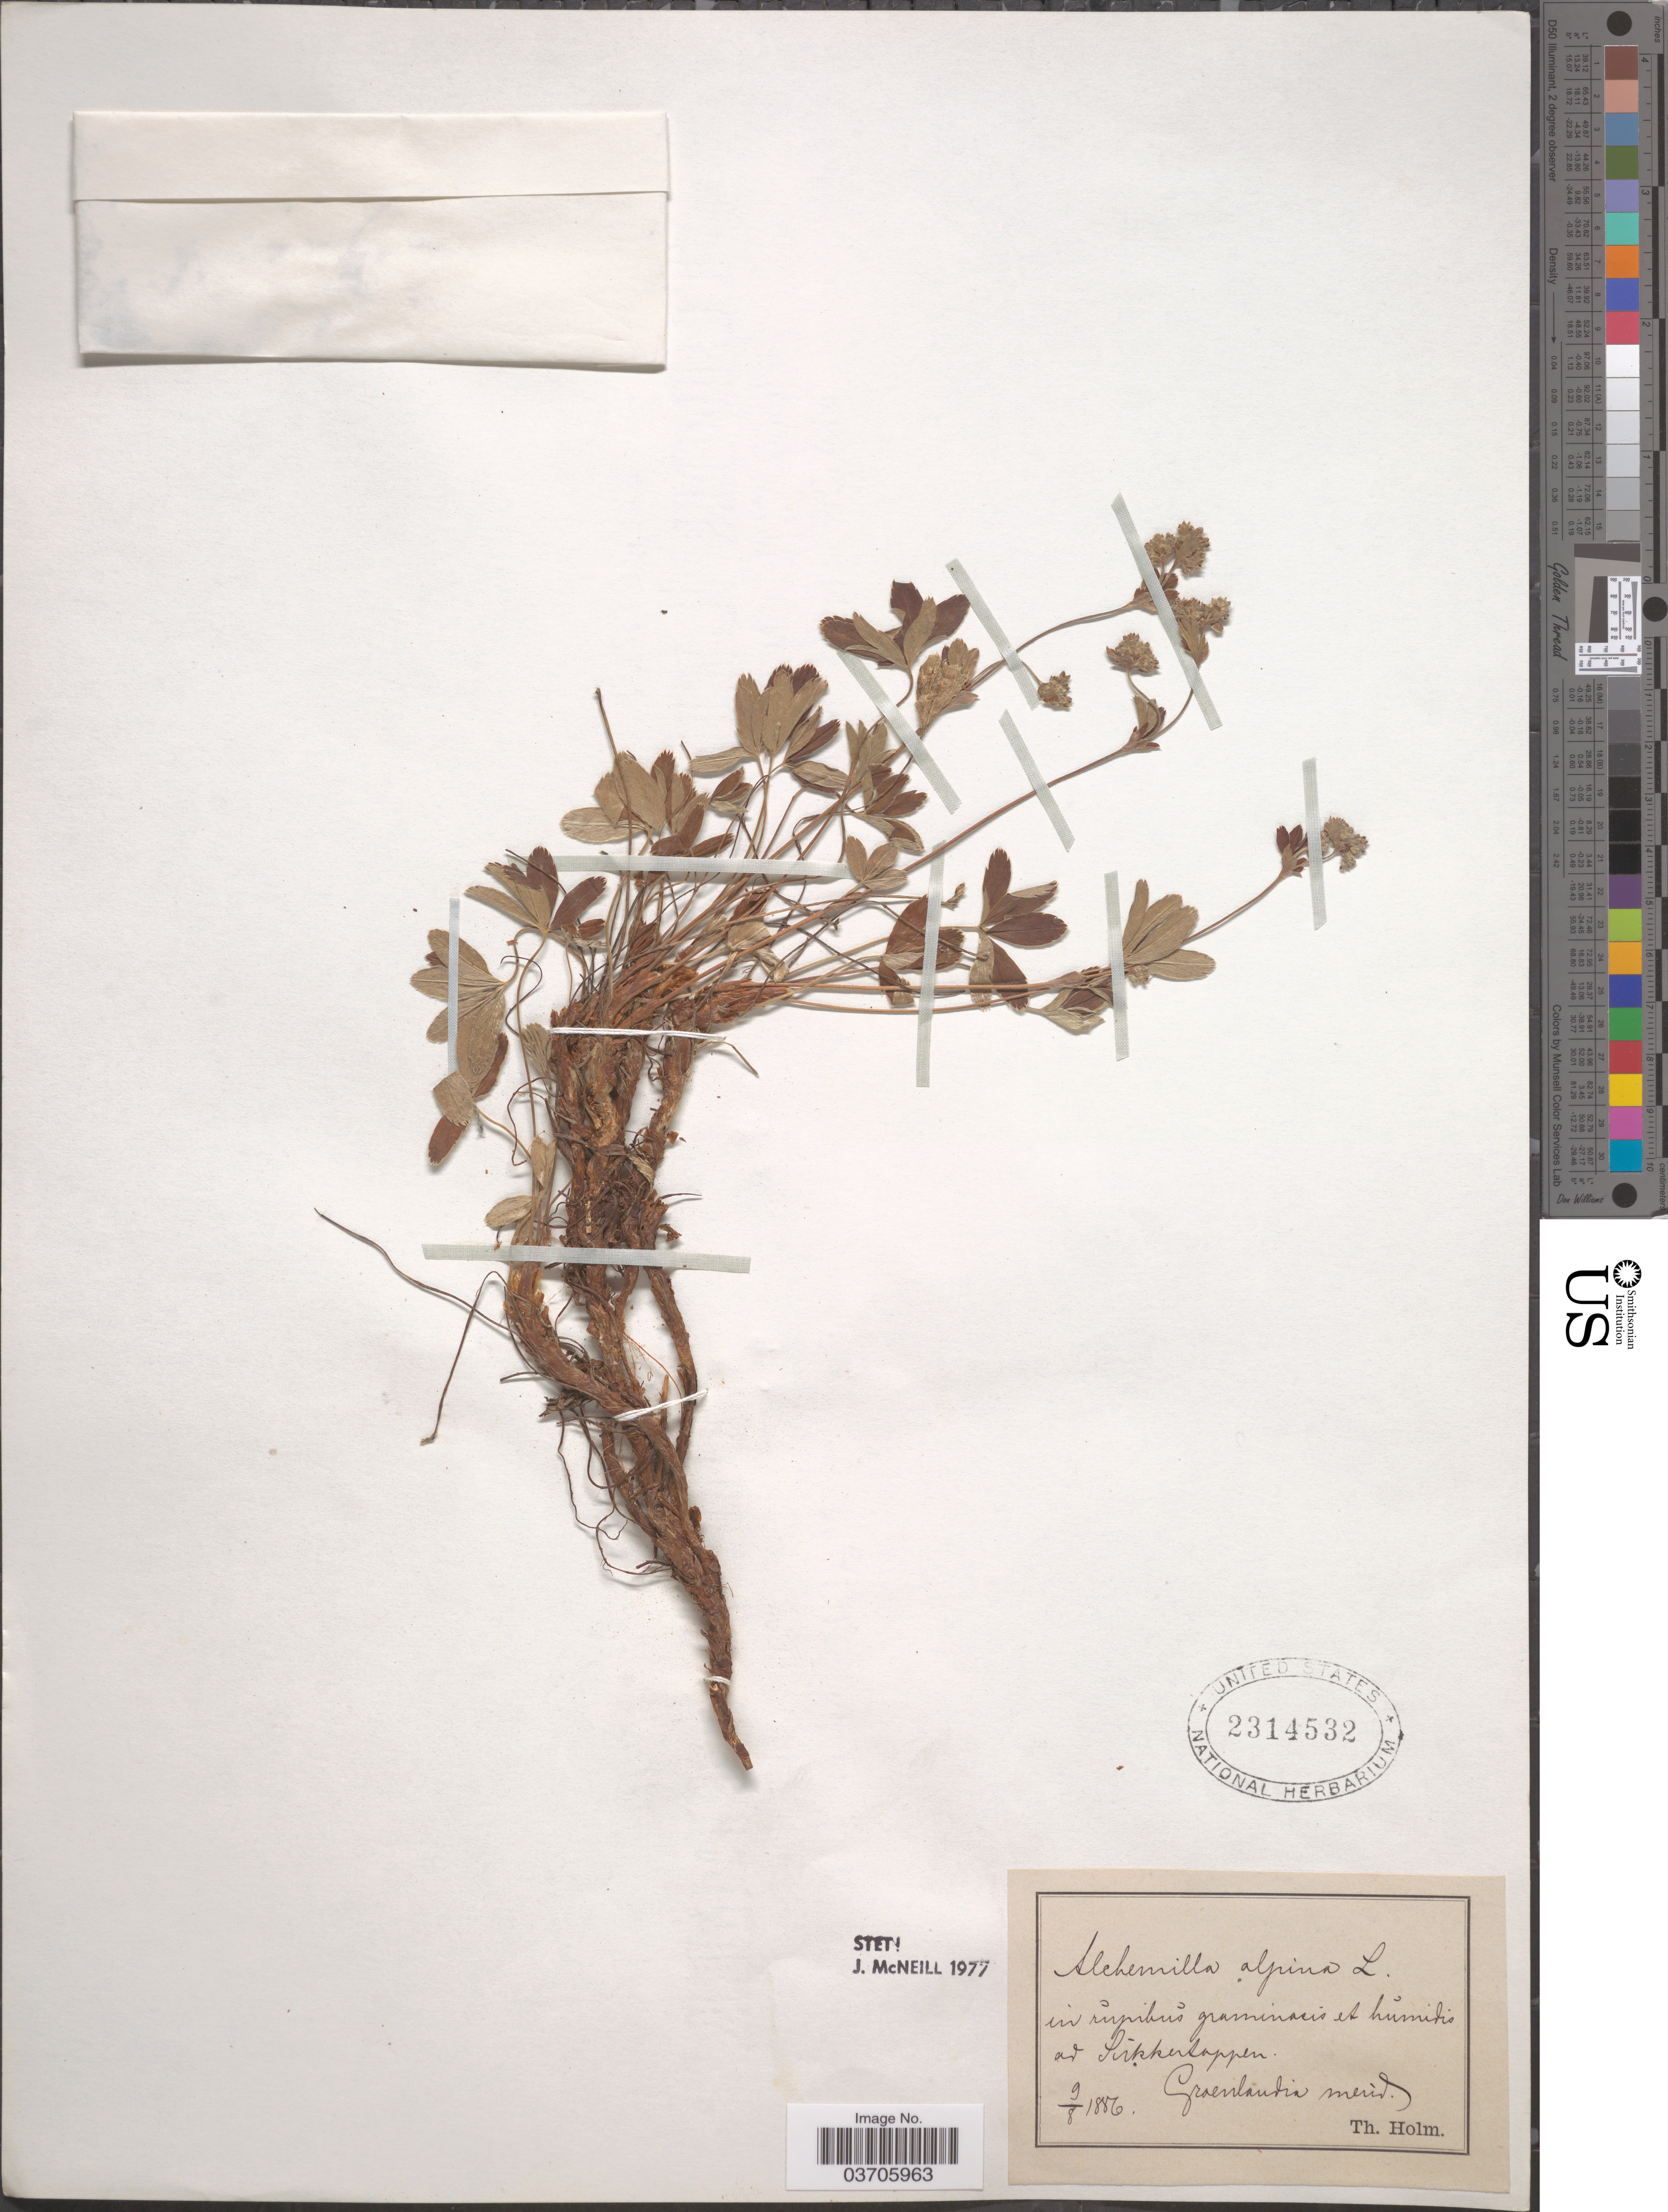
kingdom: Plantae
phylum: Tracheophyta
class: Magnoliopsida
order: Rosales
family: Rosaceae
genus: Alchemilla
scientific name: Alchemilla alpina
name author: L.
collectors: T. Holm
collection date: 1886-08-09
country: Greenland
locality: In rupibus graminasis et humidis ad Sukkertoppen. Groenlandia merid.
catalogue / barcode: US 2314532